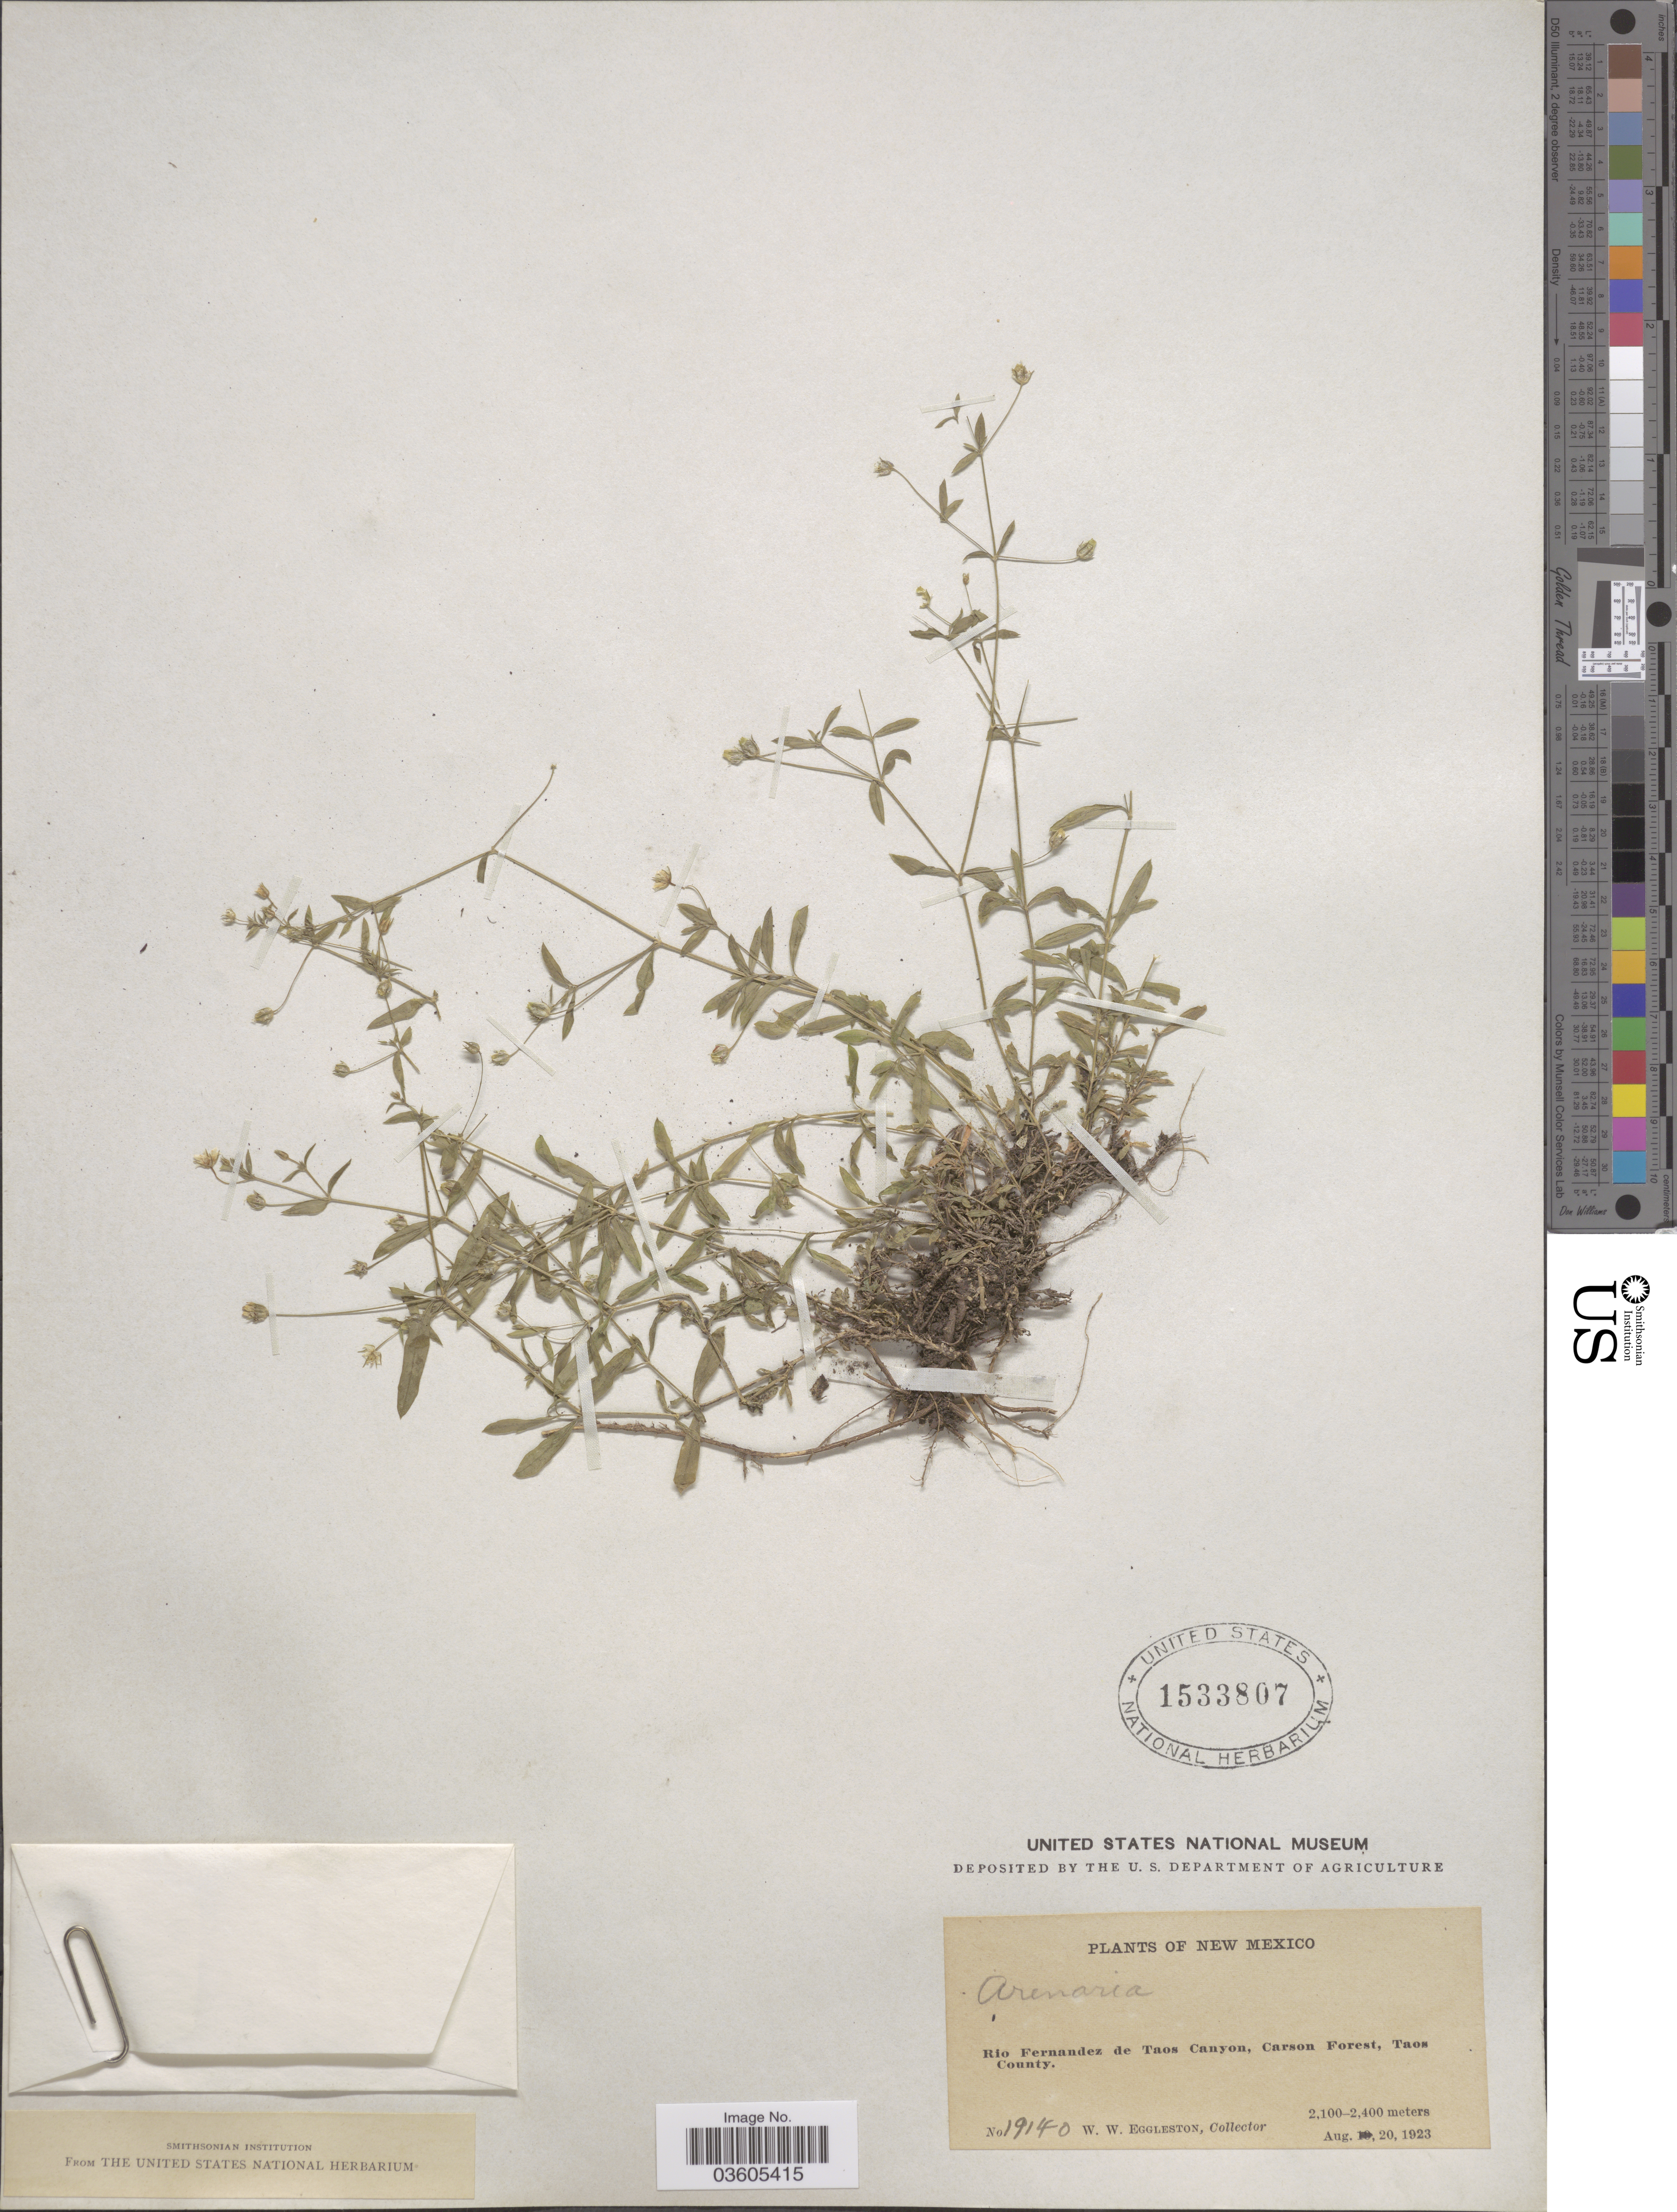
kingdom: Plantae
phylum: Tracheophyta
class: Magnoliopsida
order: Caryophyllales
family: Caryophyllaceae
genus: Arenaria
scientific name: Arenaria confusa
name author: Rydb.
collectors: W. W. Eggleston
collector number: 19140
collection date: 1923-08-20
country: United States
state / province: New Mexico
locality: Rio Fernandez de Taos Canyon Forest, Taos County.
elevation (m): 2100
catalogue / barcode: US 1533807